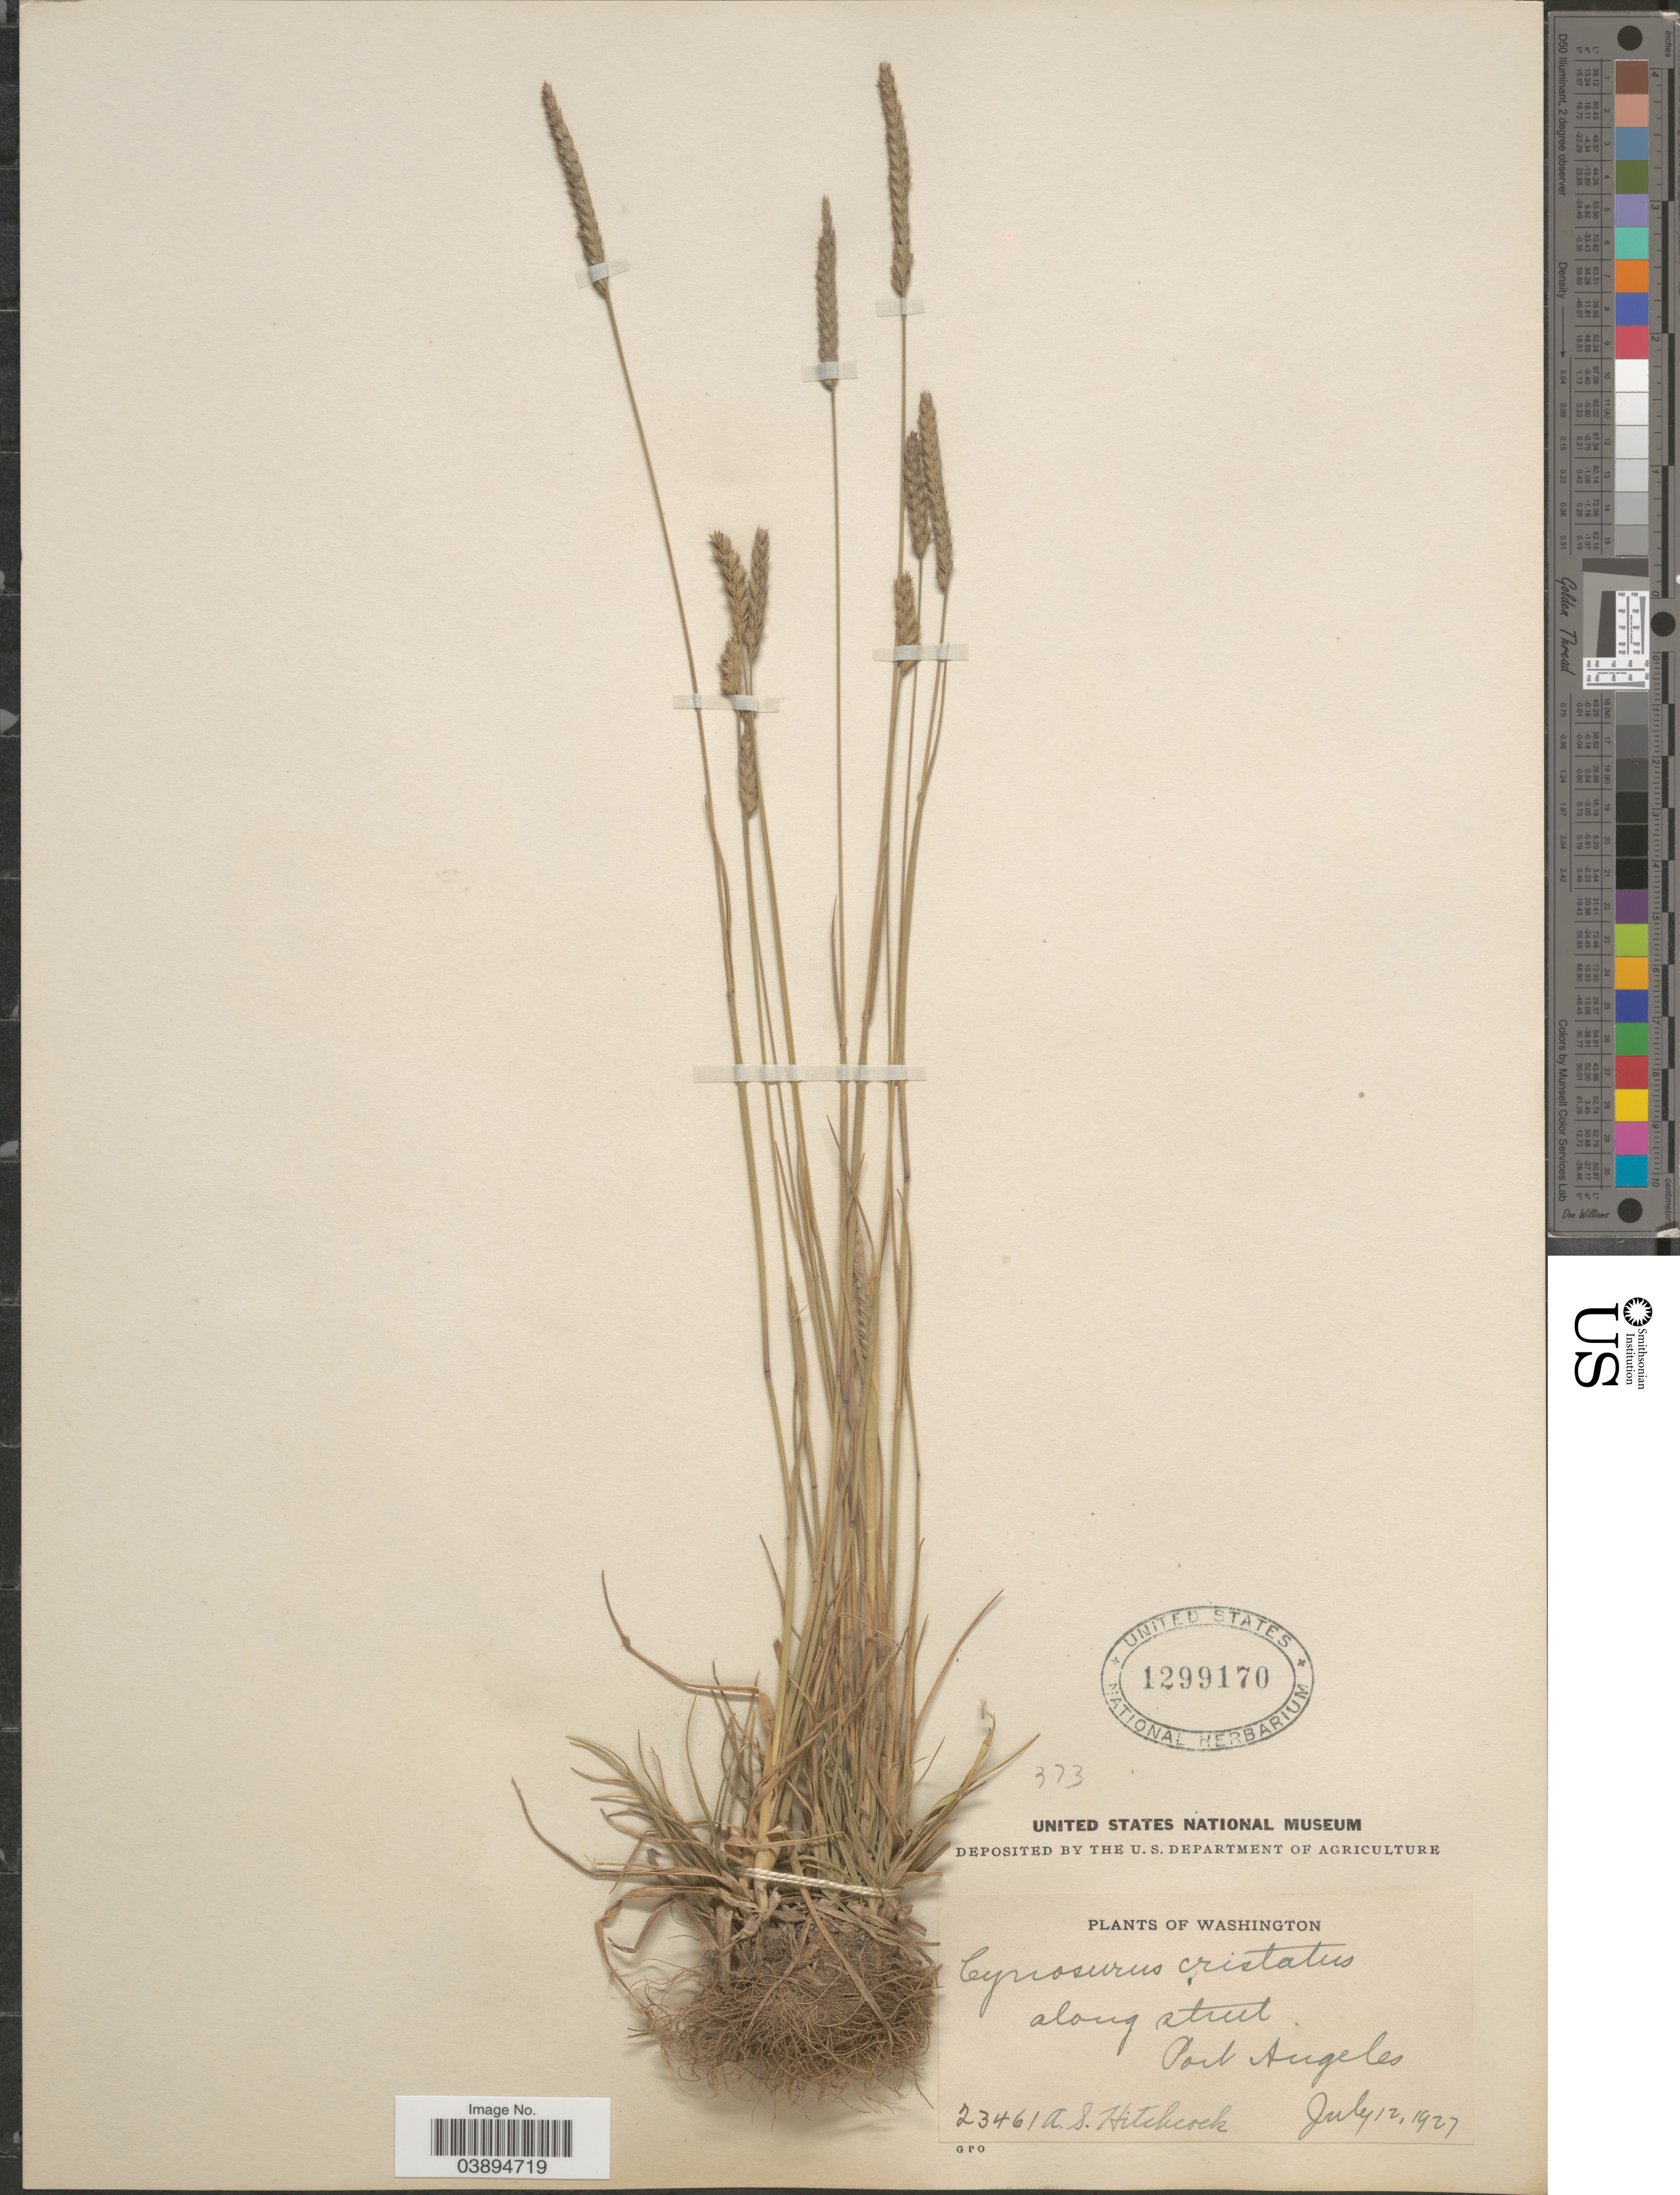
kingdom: Plantae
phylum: Tracheophyta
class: Liliopsida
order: Poales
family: Poaceae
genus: Cynosurus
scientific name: Cynosurus cristatus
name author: L.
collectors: A. S. Hitchcock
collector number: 23461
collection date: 1927-07-12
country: United States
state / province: Washington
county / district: Clallam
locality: Along street. Port Angeles.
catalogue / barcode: US 1299170